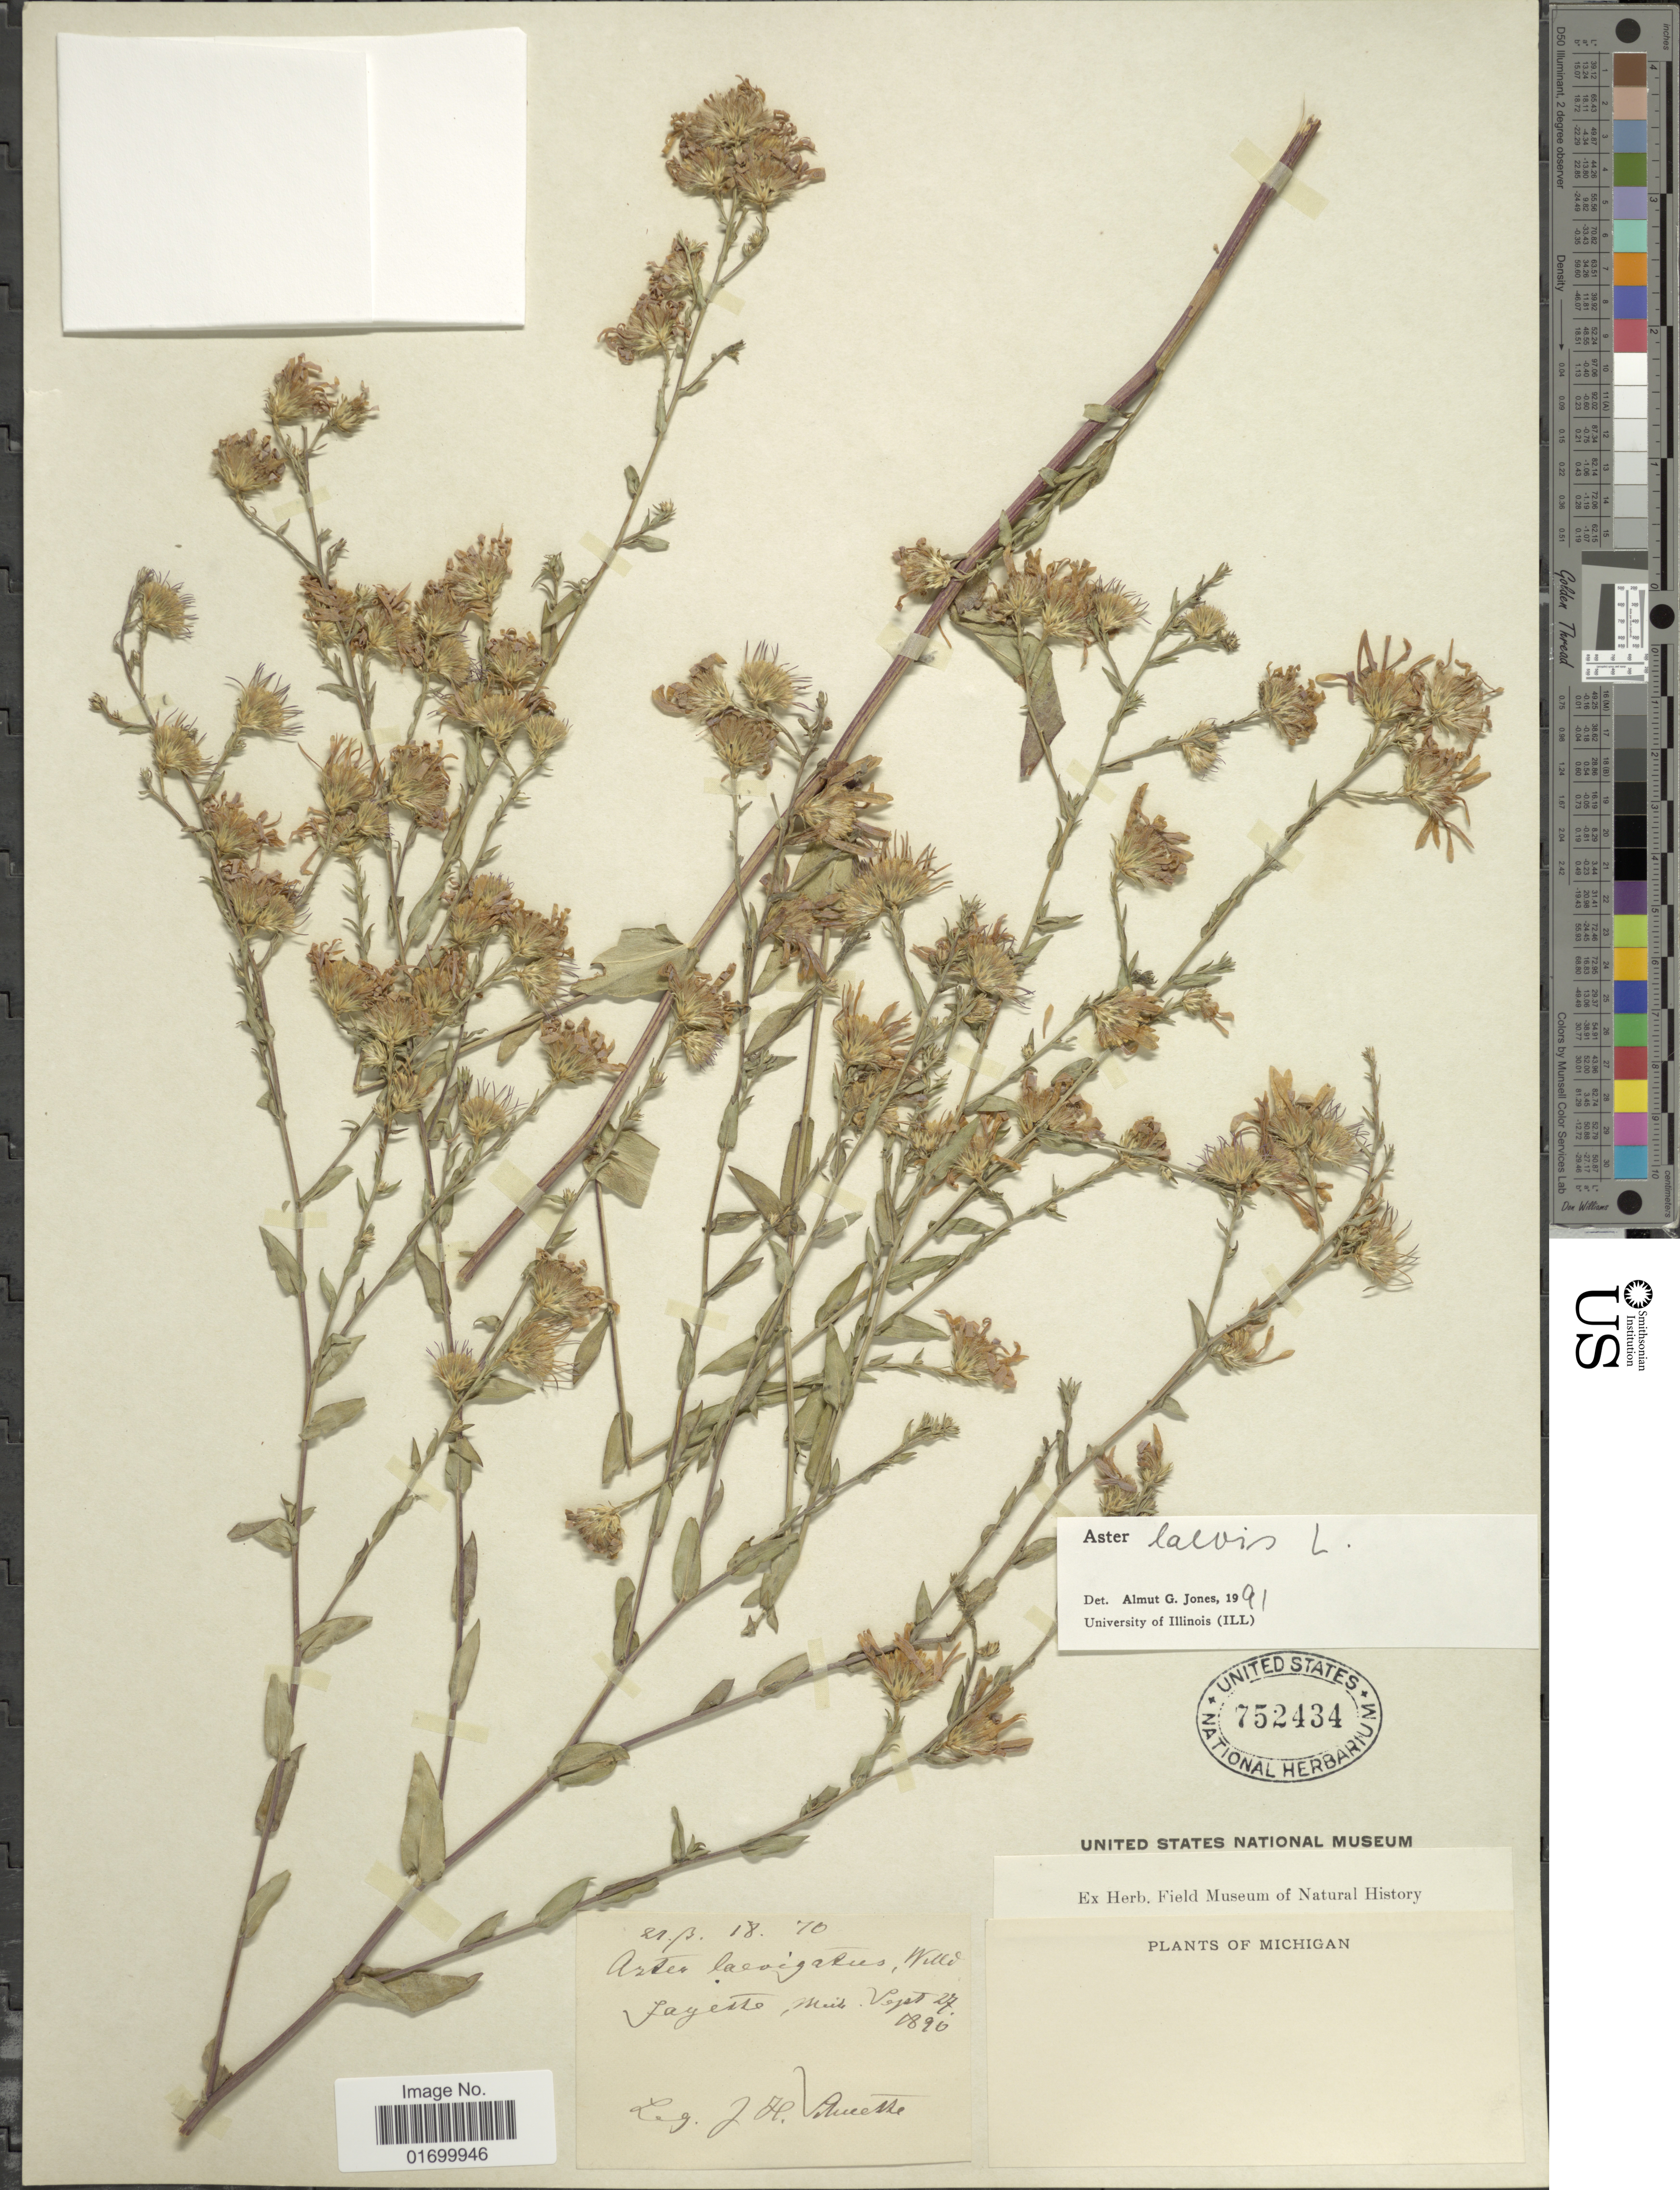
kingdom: Plantae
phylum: Tracheophyta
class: Magnoliopsida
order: Asterales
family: Asteraceae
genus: Symphyotrichum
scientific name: Symphyotrichum laeve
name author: (L.) Á. Löve & D. Löve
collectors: J. Preutta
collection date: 1890-09-27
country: United States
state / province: Michigan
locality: Fayette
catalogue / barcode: US 752434